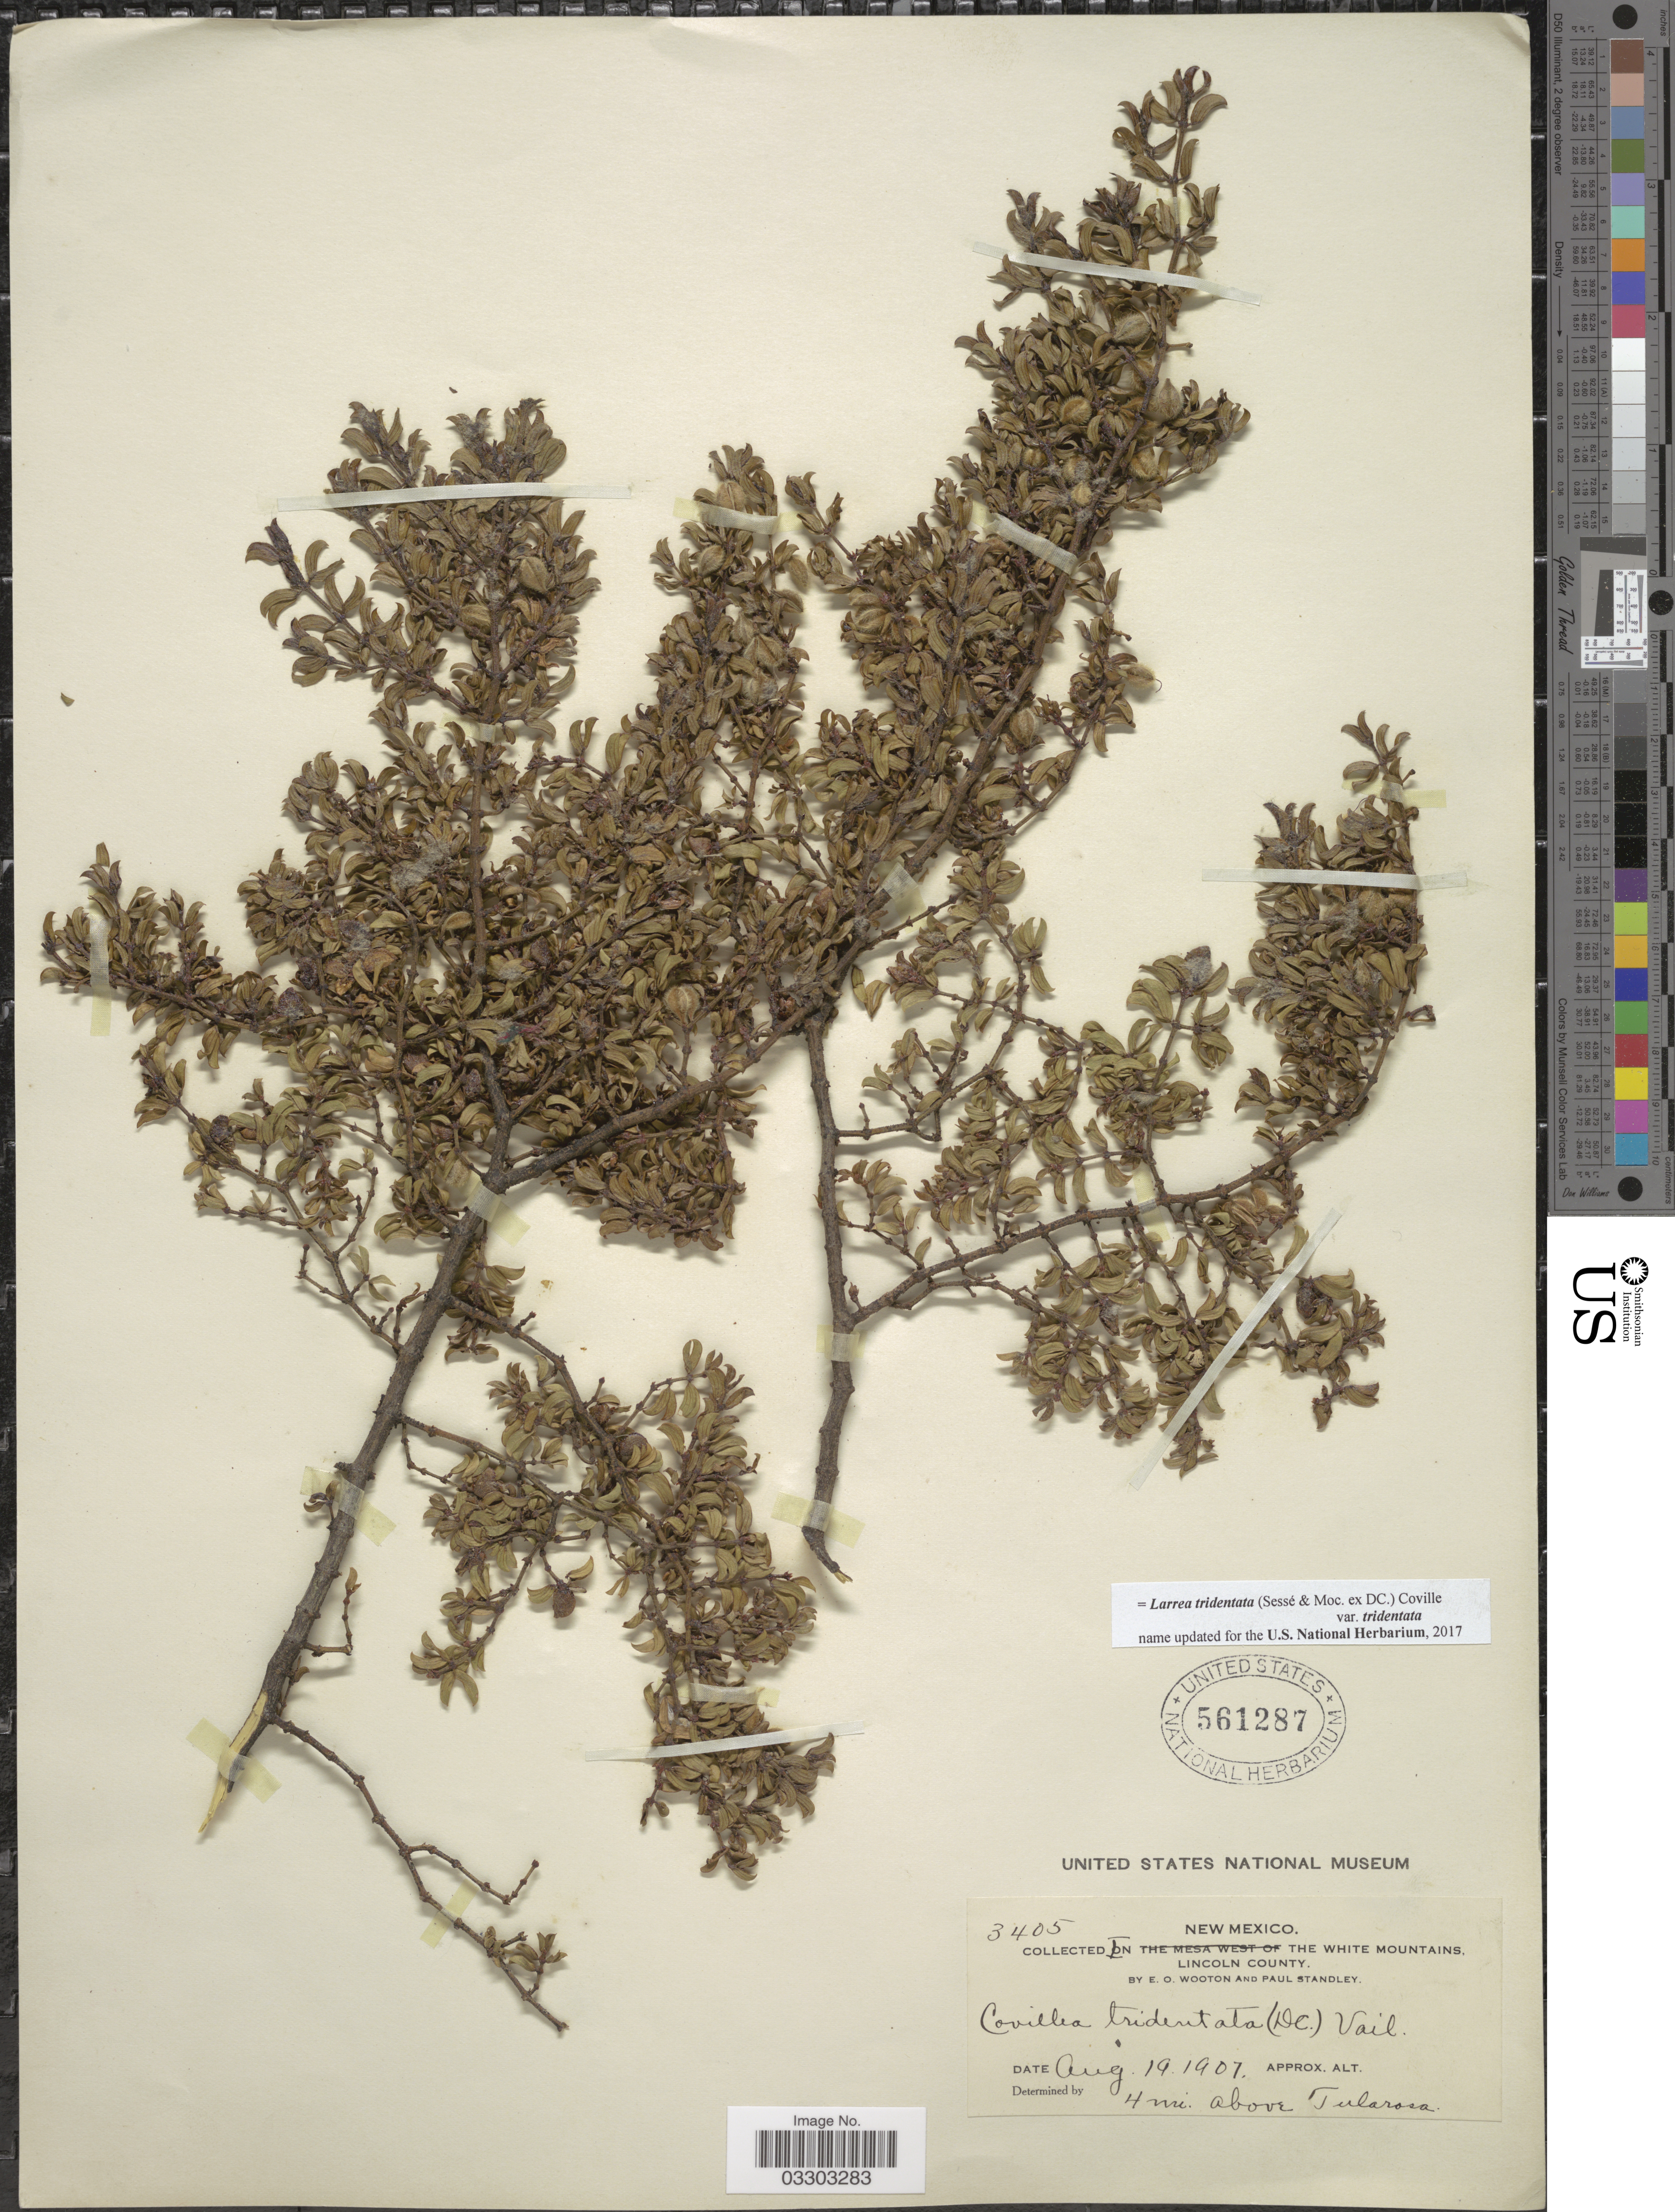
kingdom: Plantae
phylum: Tracheophyta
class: Magnoliopsida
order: Zygophyllales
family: Zygophyllaceae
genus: Larrea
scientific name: Larrea tridentata var. tridentata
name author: (Sessé & Moc. ex DC.) Coville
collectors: E. O. Wooton & P. C. Standley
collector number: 3405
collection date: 1907-08-19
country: United States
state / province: New Mexico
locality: In the White Mountains, Lincoln County. 4 mi. above Tularosa.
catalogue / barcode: US 561287